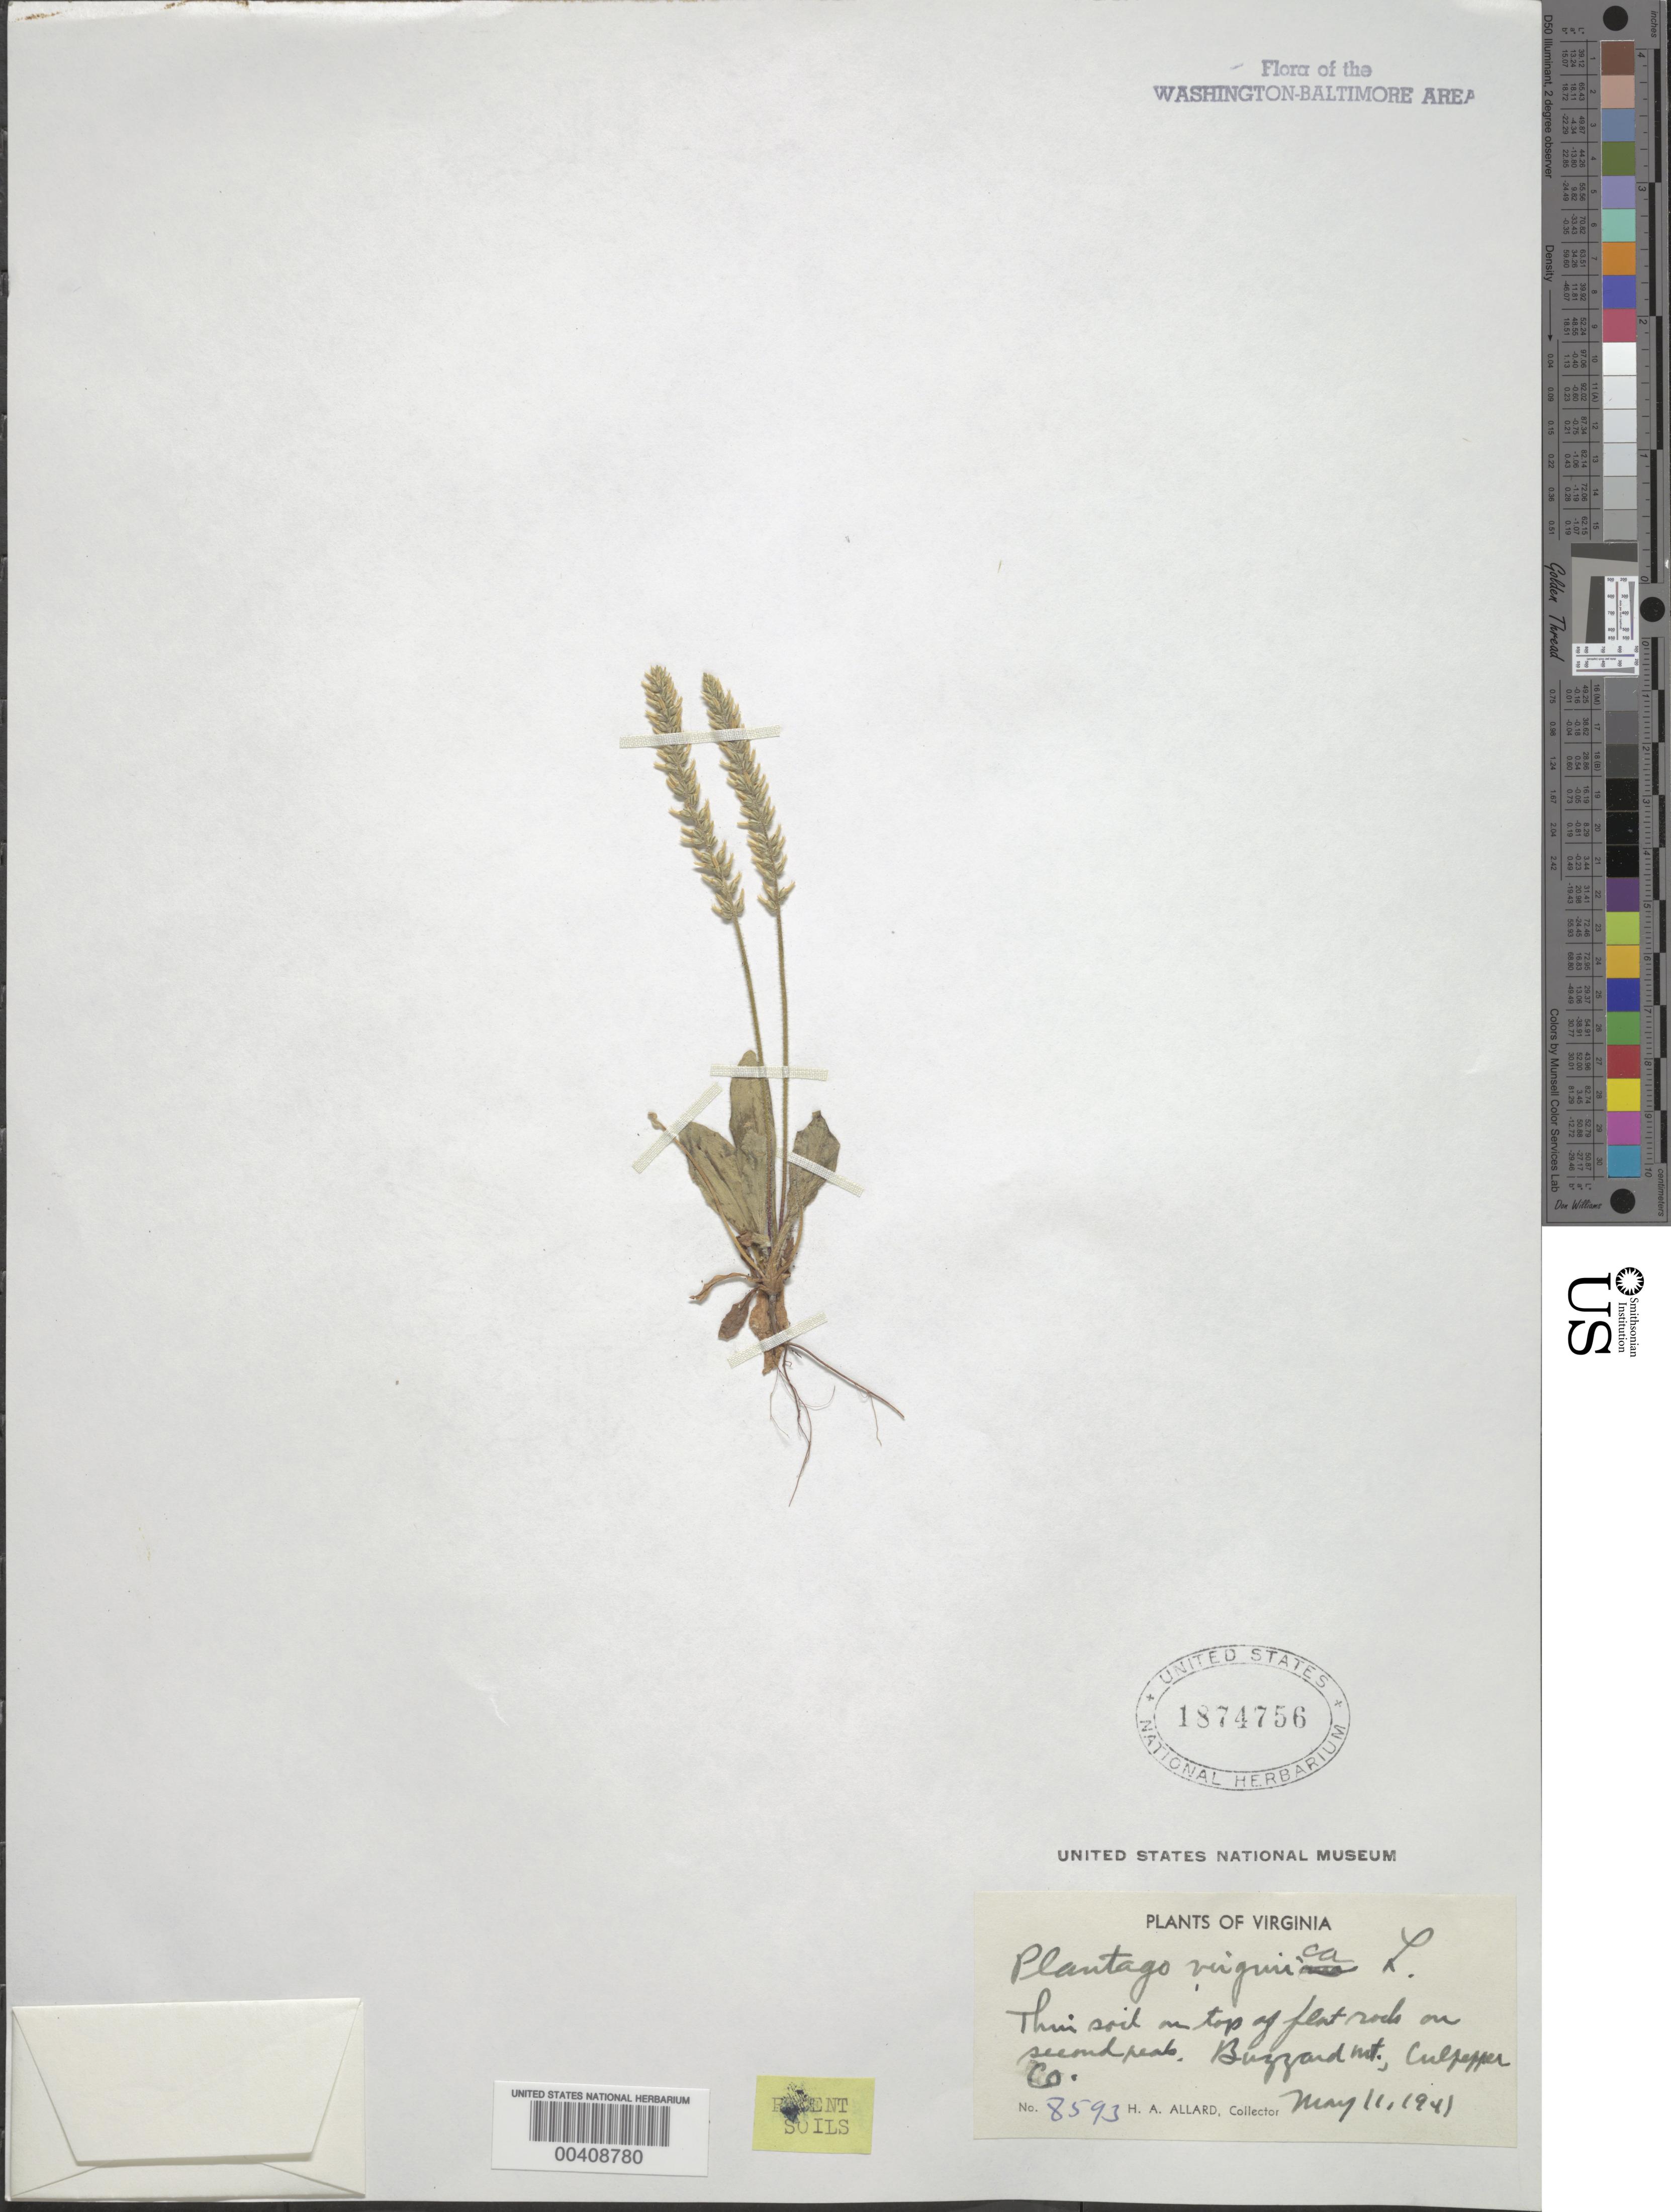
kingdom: Plantae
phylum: Tracheophyta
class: Magnoliopsida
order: Lamiales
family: Plantaginaceae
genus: Plantago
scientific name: Plantago virginica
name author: L.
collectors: H. A. Allard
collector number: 8593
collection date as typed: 11 May 1941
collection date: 1941-05-11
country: United States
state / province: Virginia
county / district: Culpeper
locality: Buzzard Mt.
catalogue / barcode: US 1874756